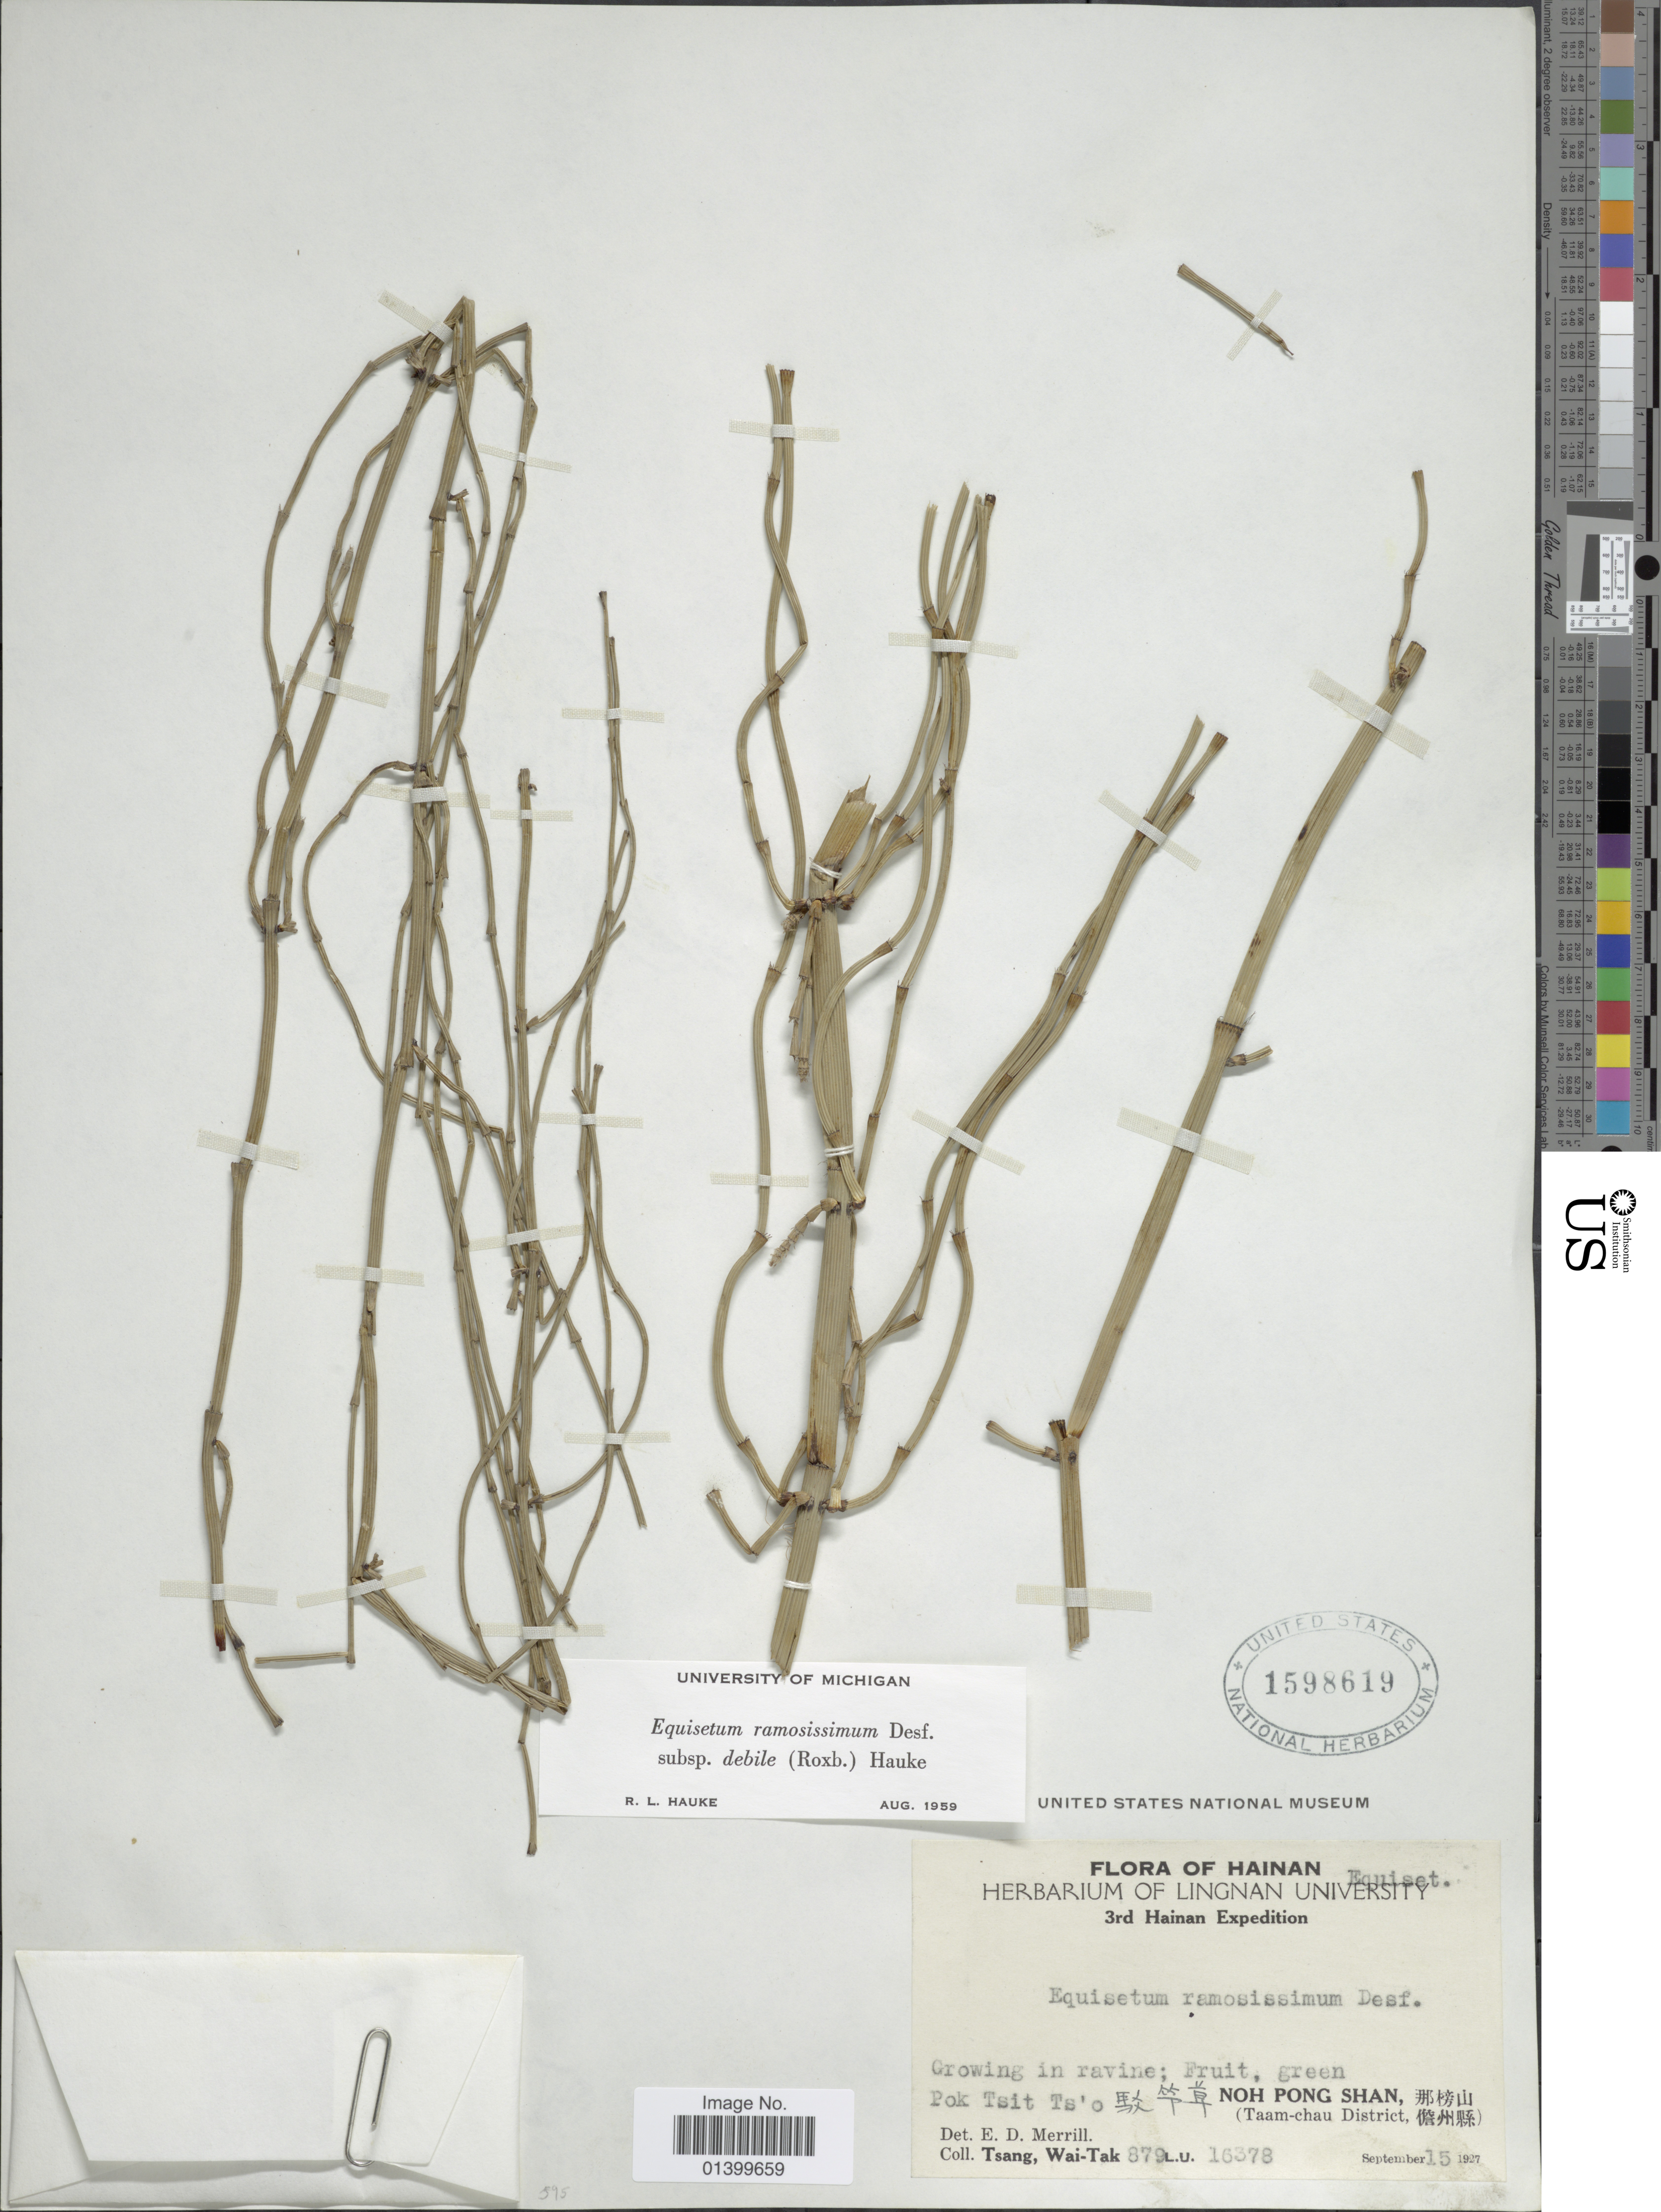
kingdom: Plantae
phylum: Tracheophyta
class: Polypodiopsida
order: Equisetales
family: Equisetaceae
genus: Equisetum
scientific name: Equisetum ramosissimum subsp. debile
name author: (Roxb. ex Vaucher) Hauke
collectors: W. T. Tsang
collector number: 879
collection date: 1927-09-15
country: China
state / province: Hainan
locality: Danzhou; Noh Pong Shan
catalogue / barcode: US 1598619